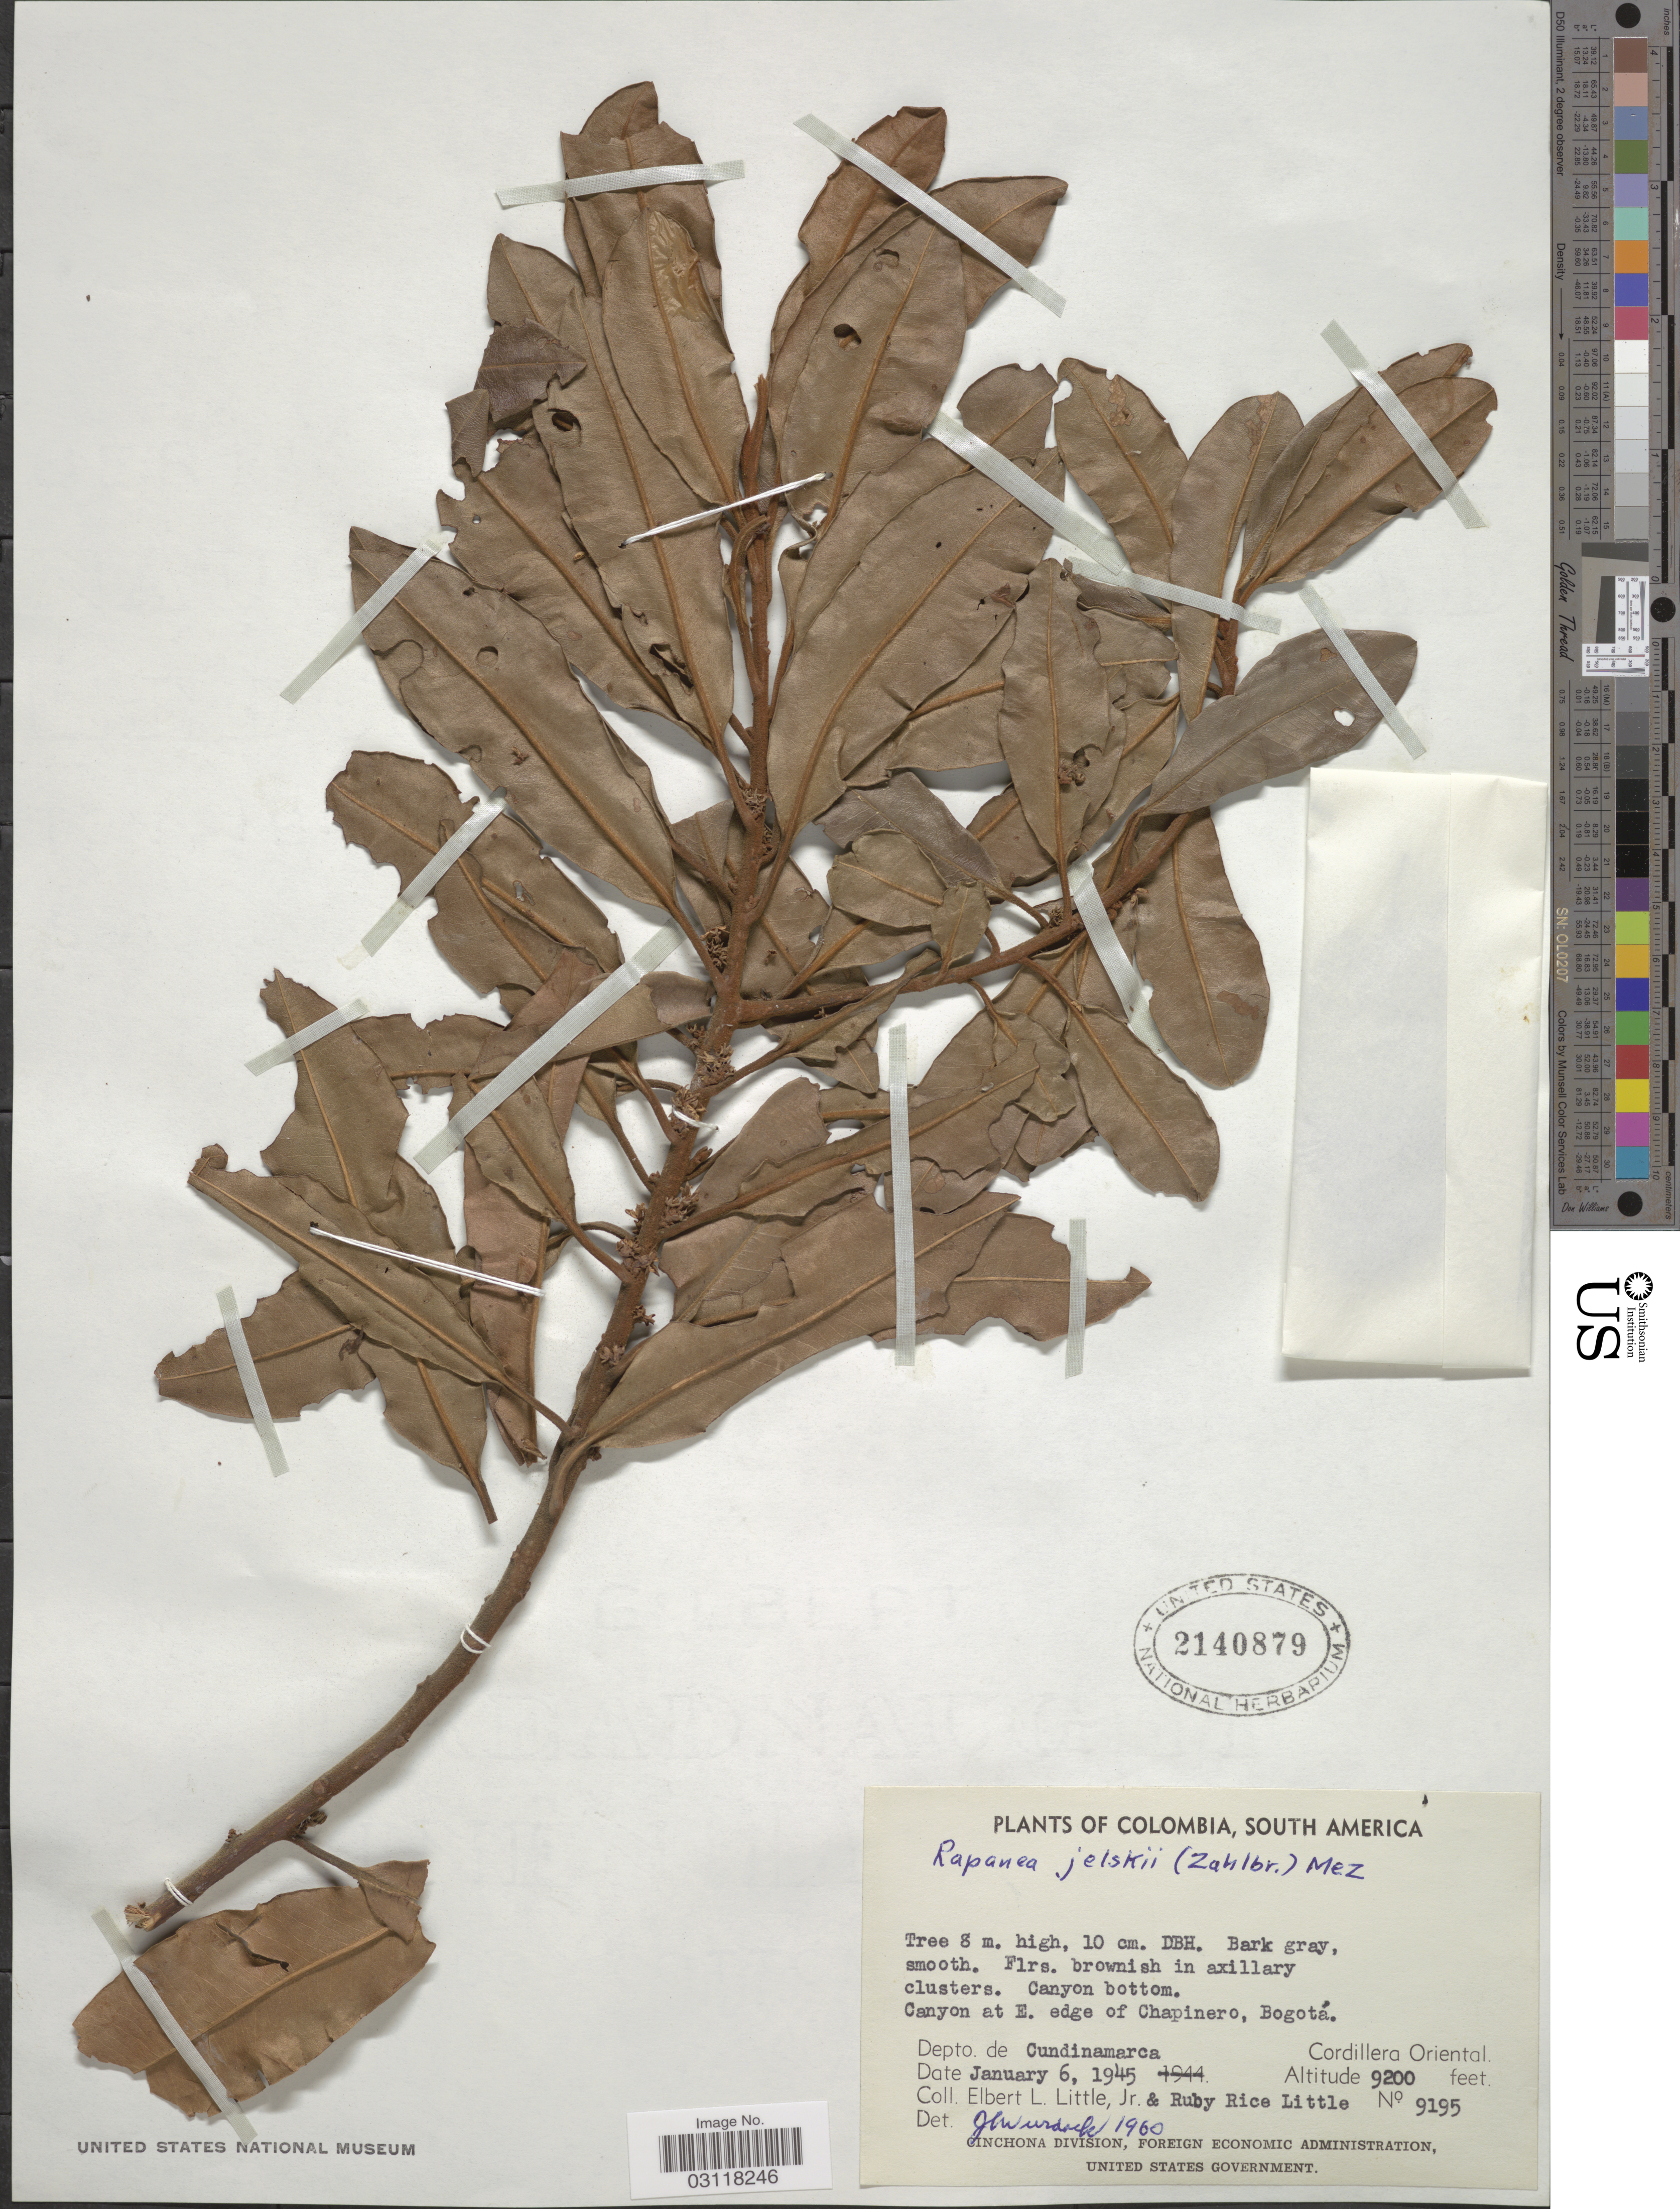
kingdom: Plantae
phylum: Tracheophyta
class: Magnoliopsida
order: Ericales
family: Primulaceae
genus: Rapanea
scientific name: Rapanea jelskii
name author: Mez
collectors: E. L. Little & R. R. Little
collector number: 9195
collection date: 1945-01-06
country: Colombia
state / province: Cundinamarca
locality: Canyon at E. edge of Chapinero, Bogotá. Cordillera Oriental.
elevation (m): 2804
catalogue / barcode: US 2140879